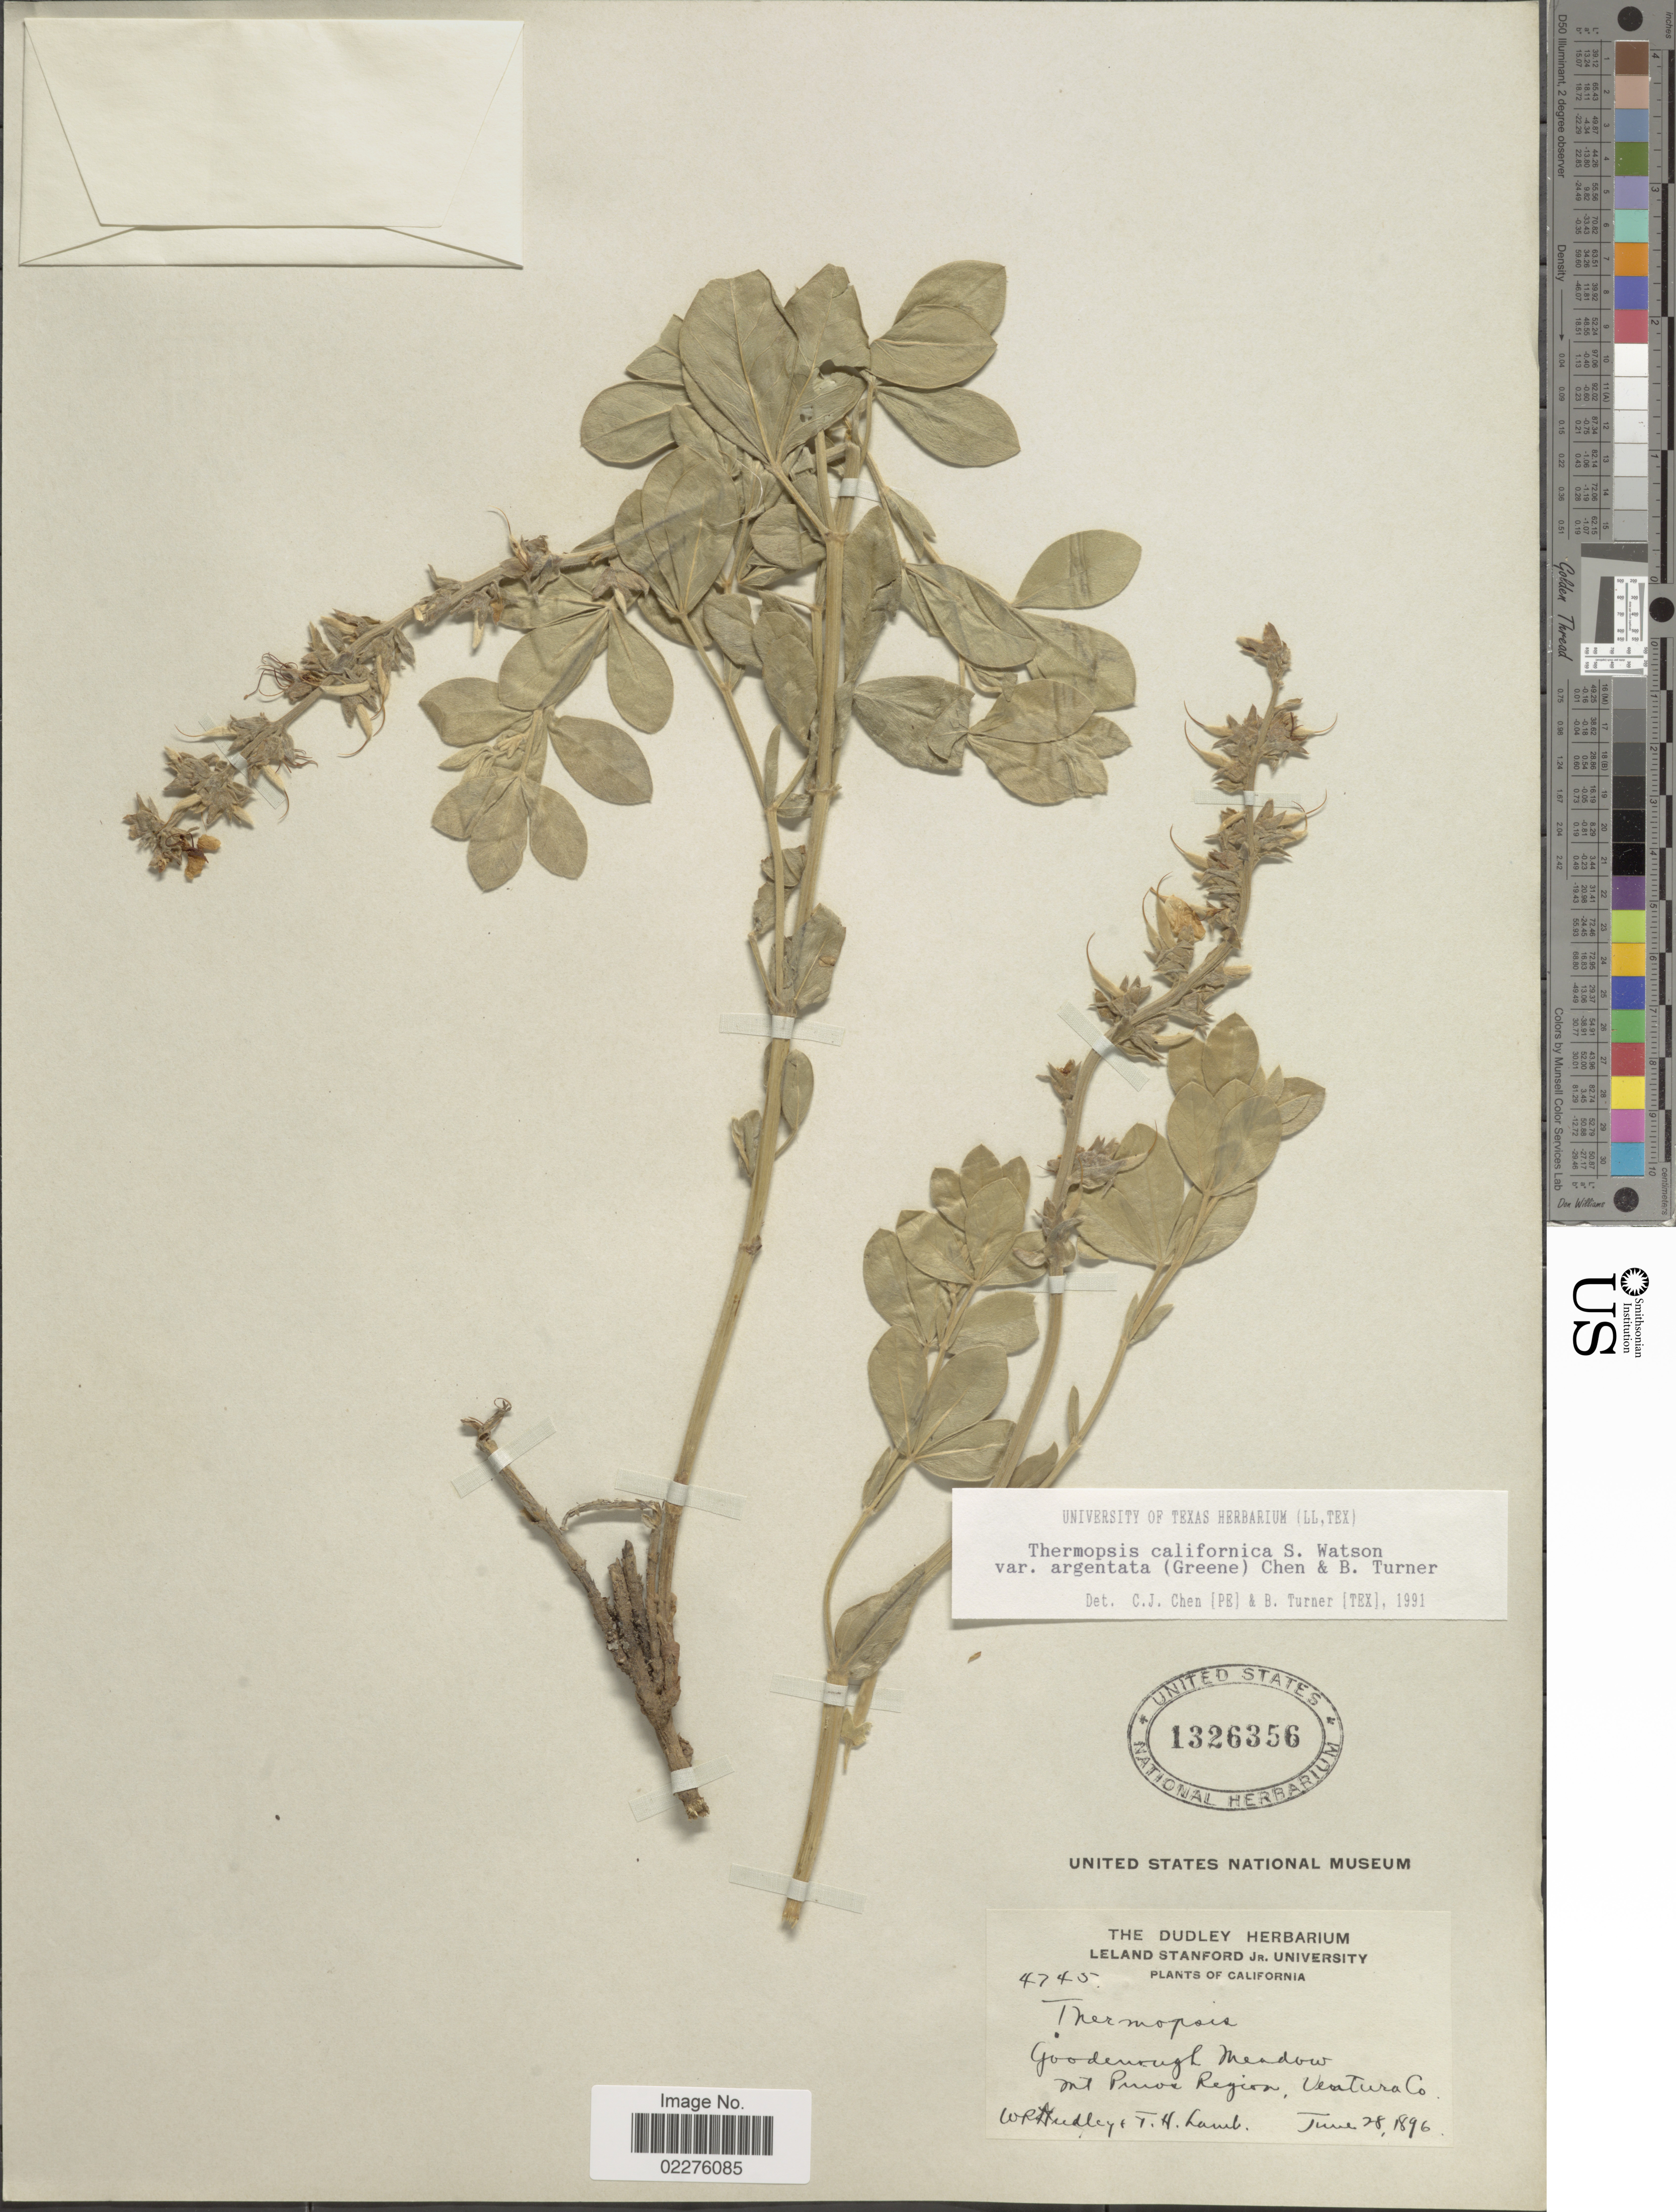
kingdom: Plantae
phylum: Tracheophyta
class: Magnoliopsida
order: Fabales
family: Fabaceae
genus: Thermopsis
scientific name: Thermopsis californica var. argentata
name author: (Greene) C.J. Chen & B.L. Turner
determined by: Chen, C. J.; Turner, B. L.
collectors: W. Judley & F. H. Lamb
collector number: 4745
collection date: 1896-06-28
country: United States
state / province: California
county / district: Ventura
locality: Goodenough Meadow Mt Pinos Region, ventura Co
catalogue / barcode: US 1326356